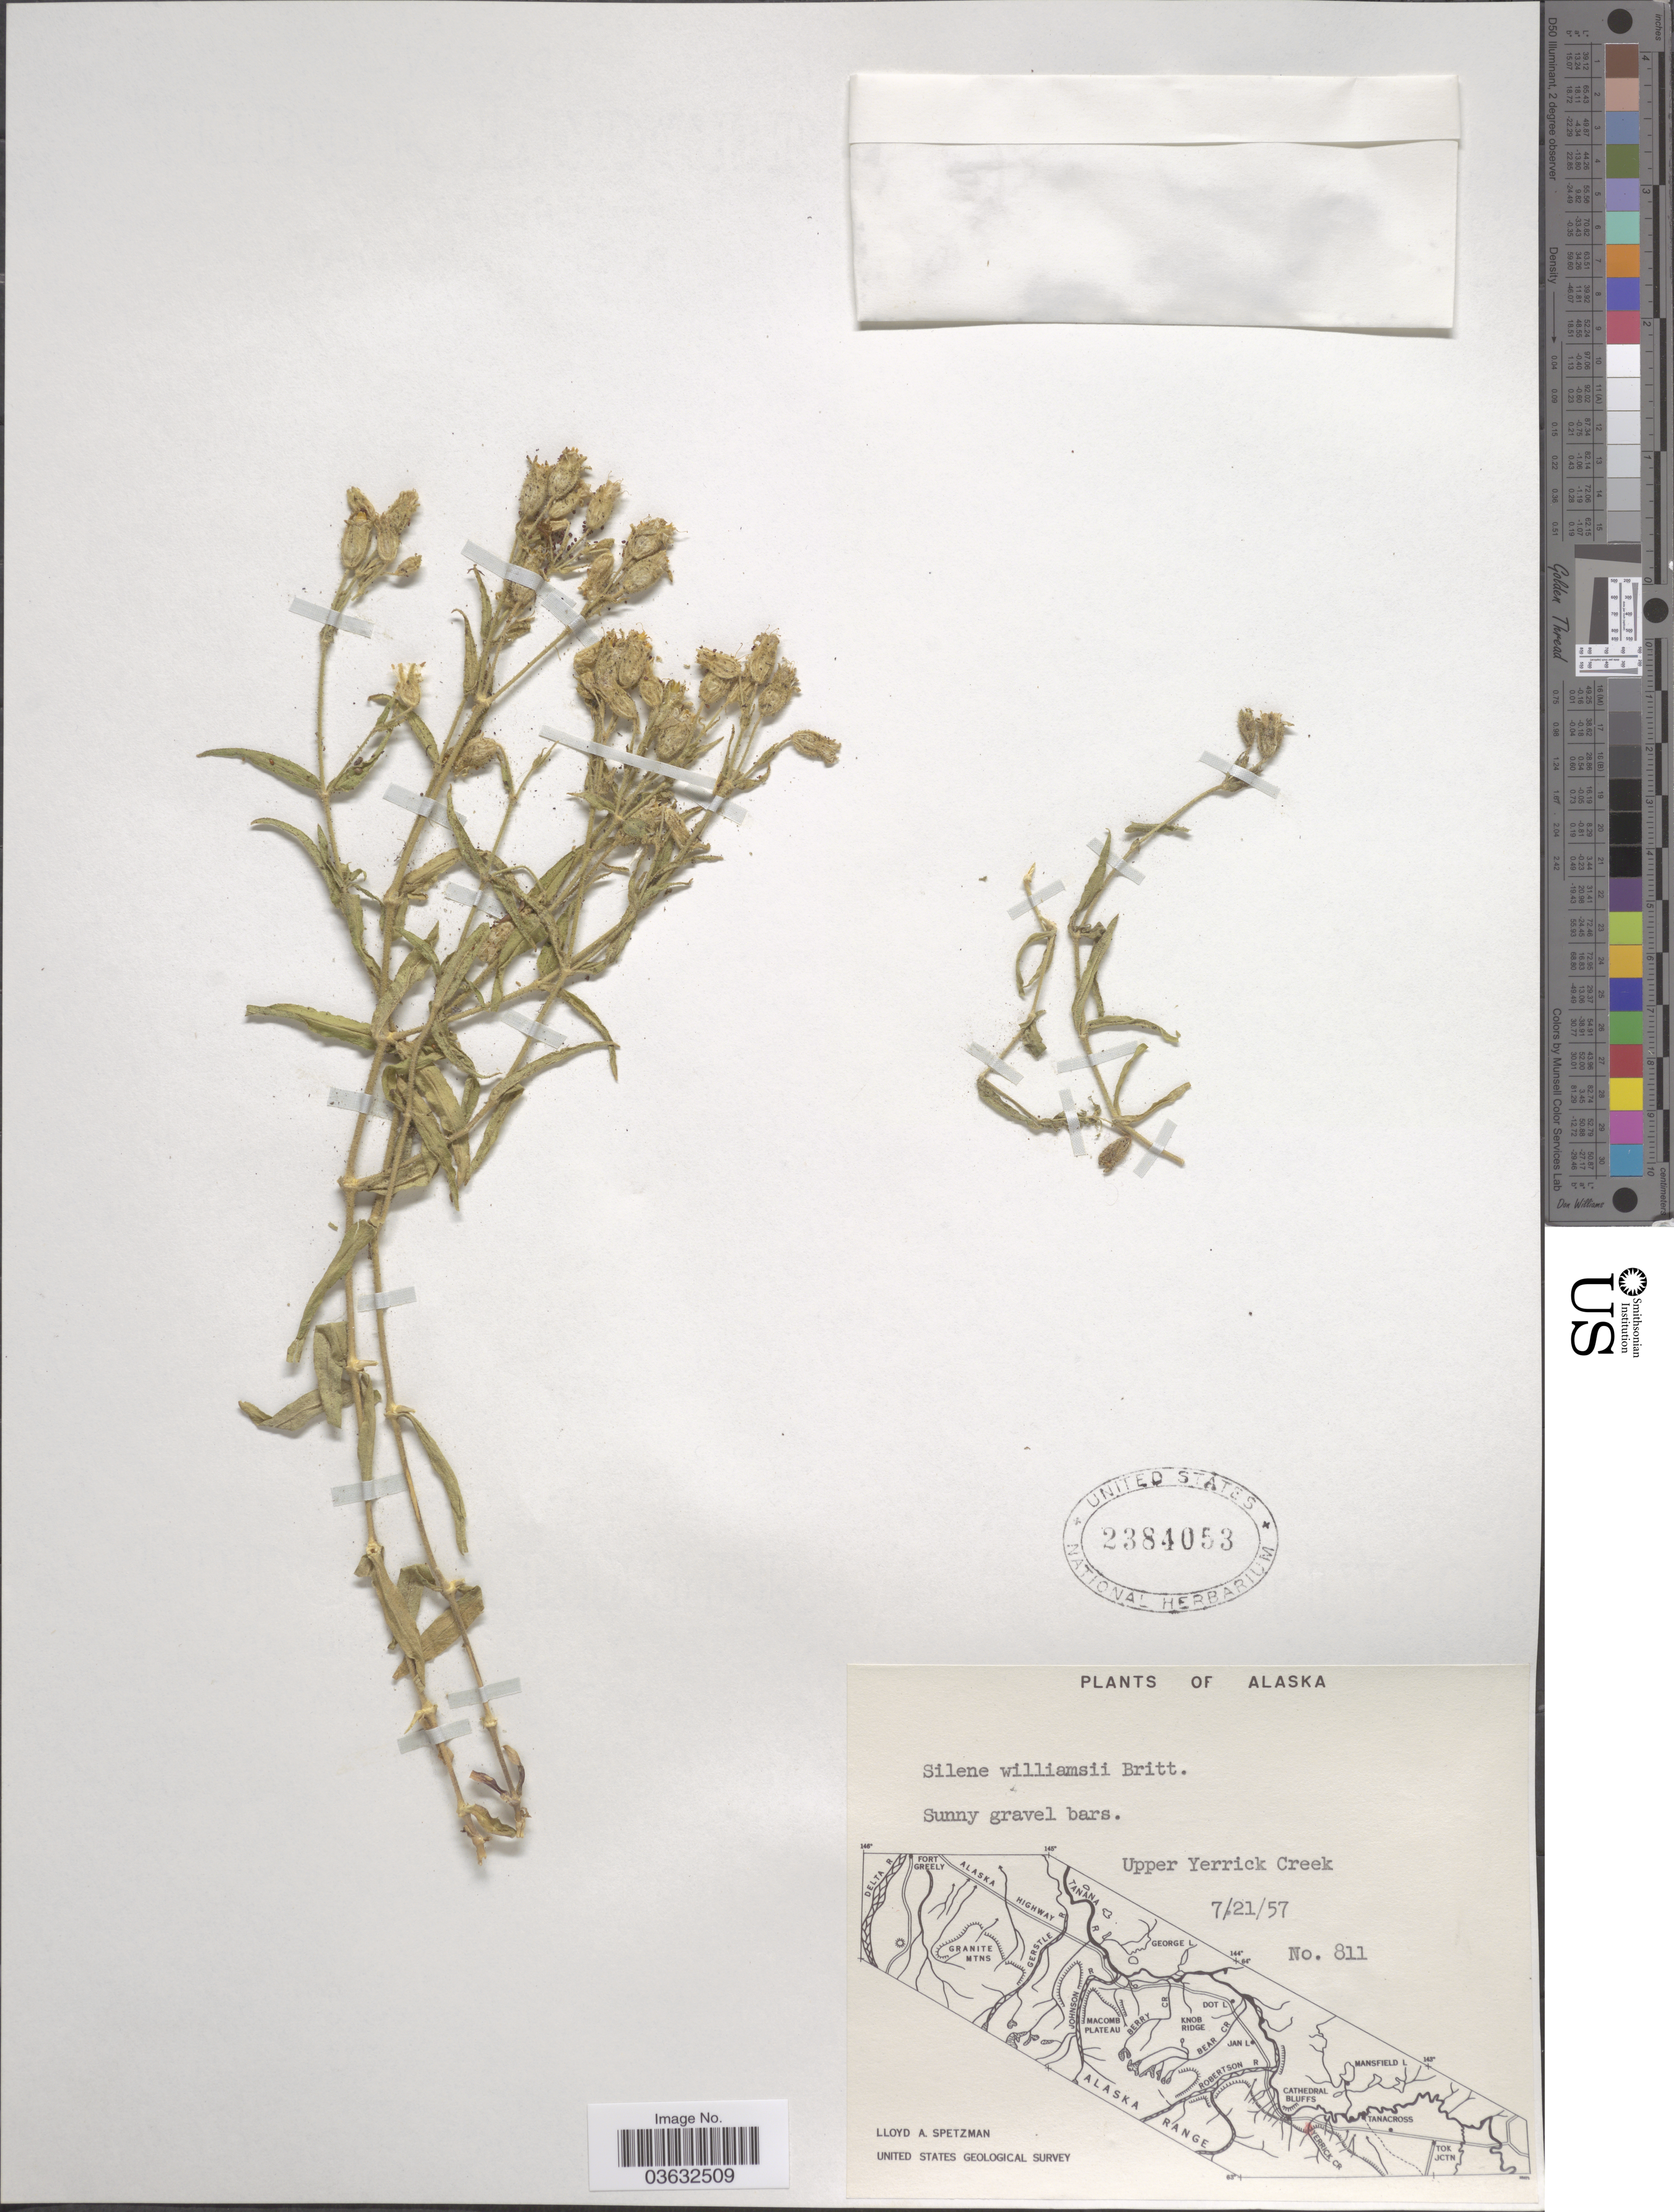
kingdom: Plantae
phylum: Tracheophyta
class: Magnoliopsida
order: Caryophyllales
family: Caryophyllaceae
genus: Silene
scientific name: Silene williamsii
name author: Britton in Britton & Rydb.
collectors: L. Spetzman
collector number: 811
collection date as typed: Transcribed d/m/y: 21/7/57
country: United States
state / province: Alaska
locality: Upper Yerrick Creek.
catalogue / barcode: US 2384053